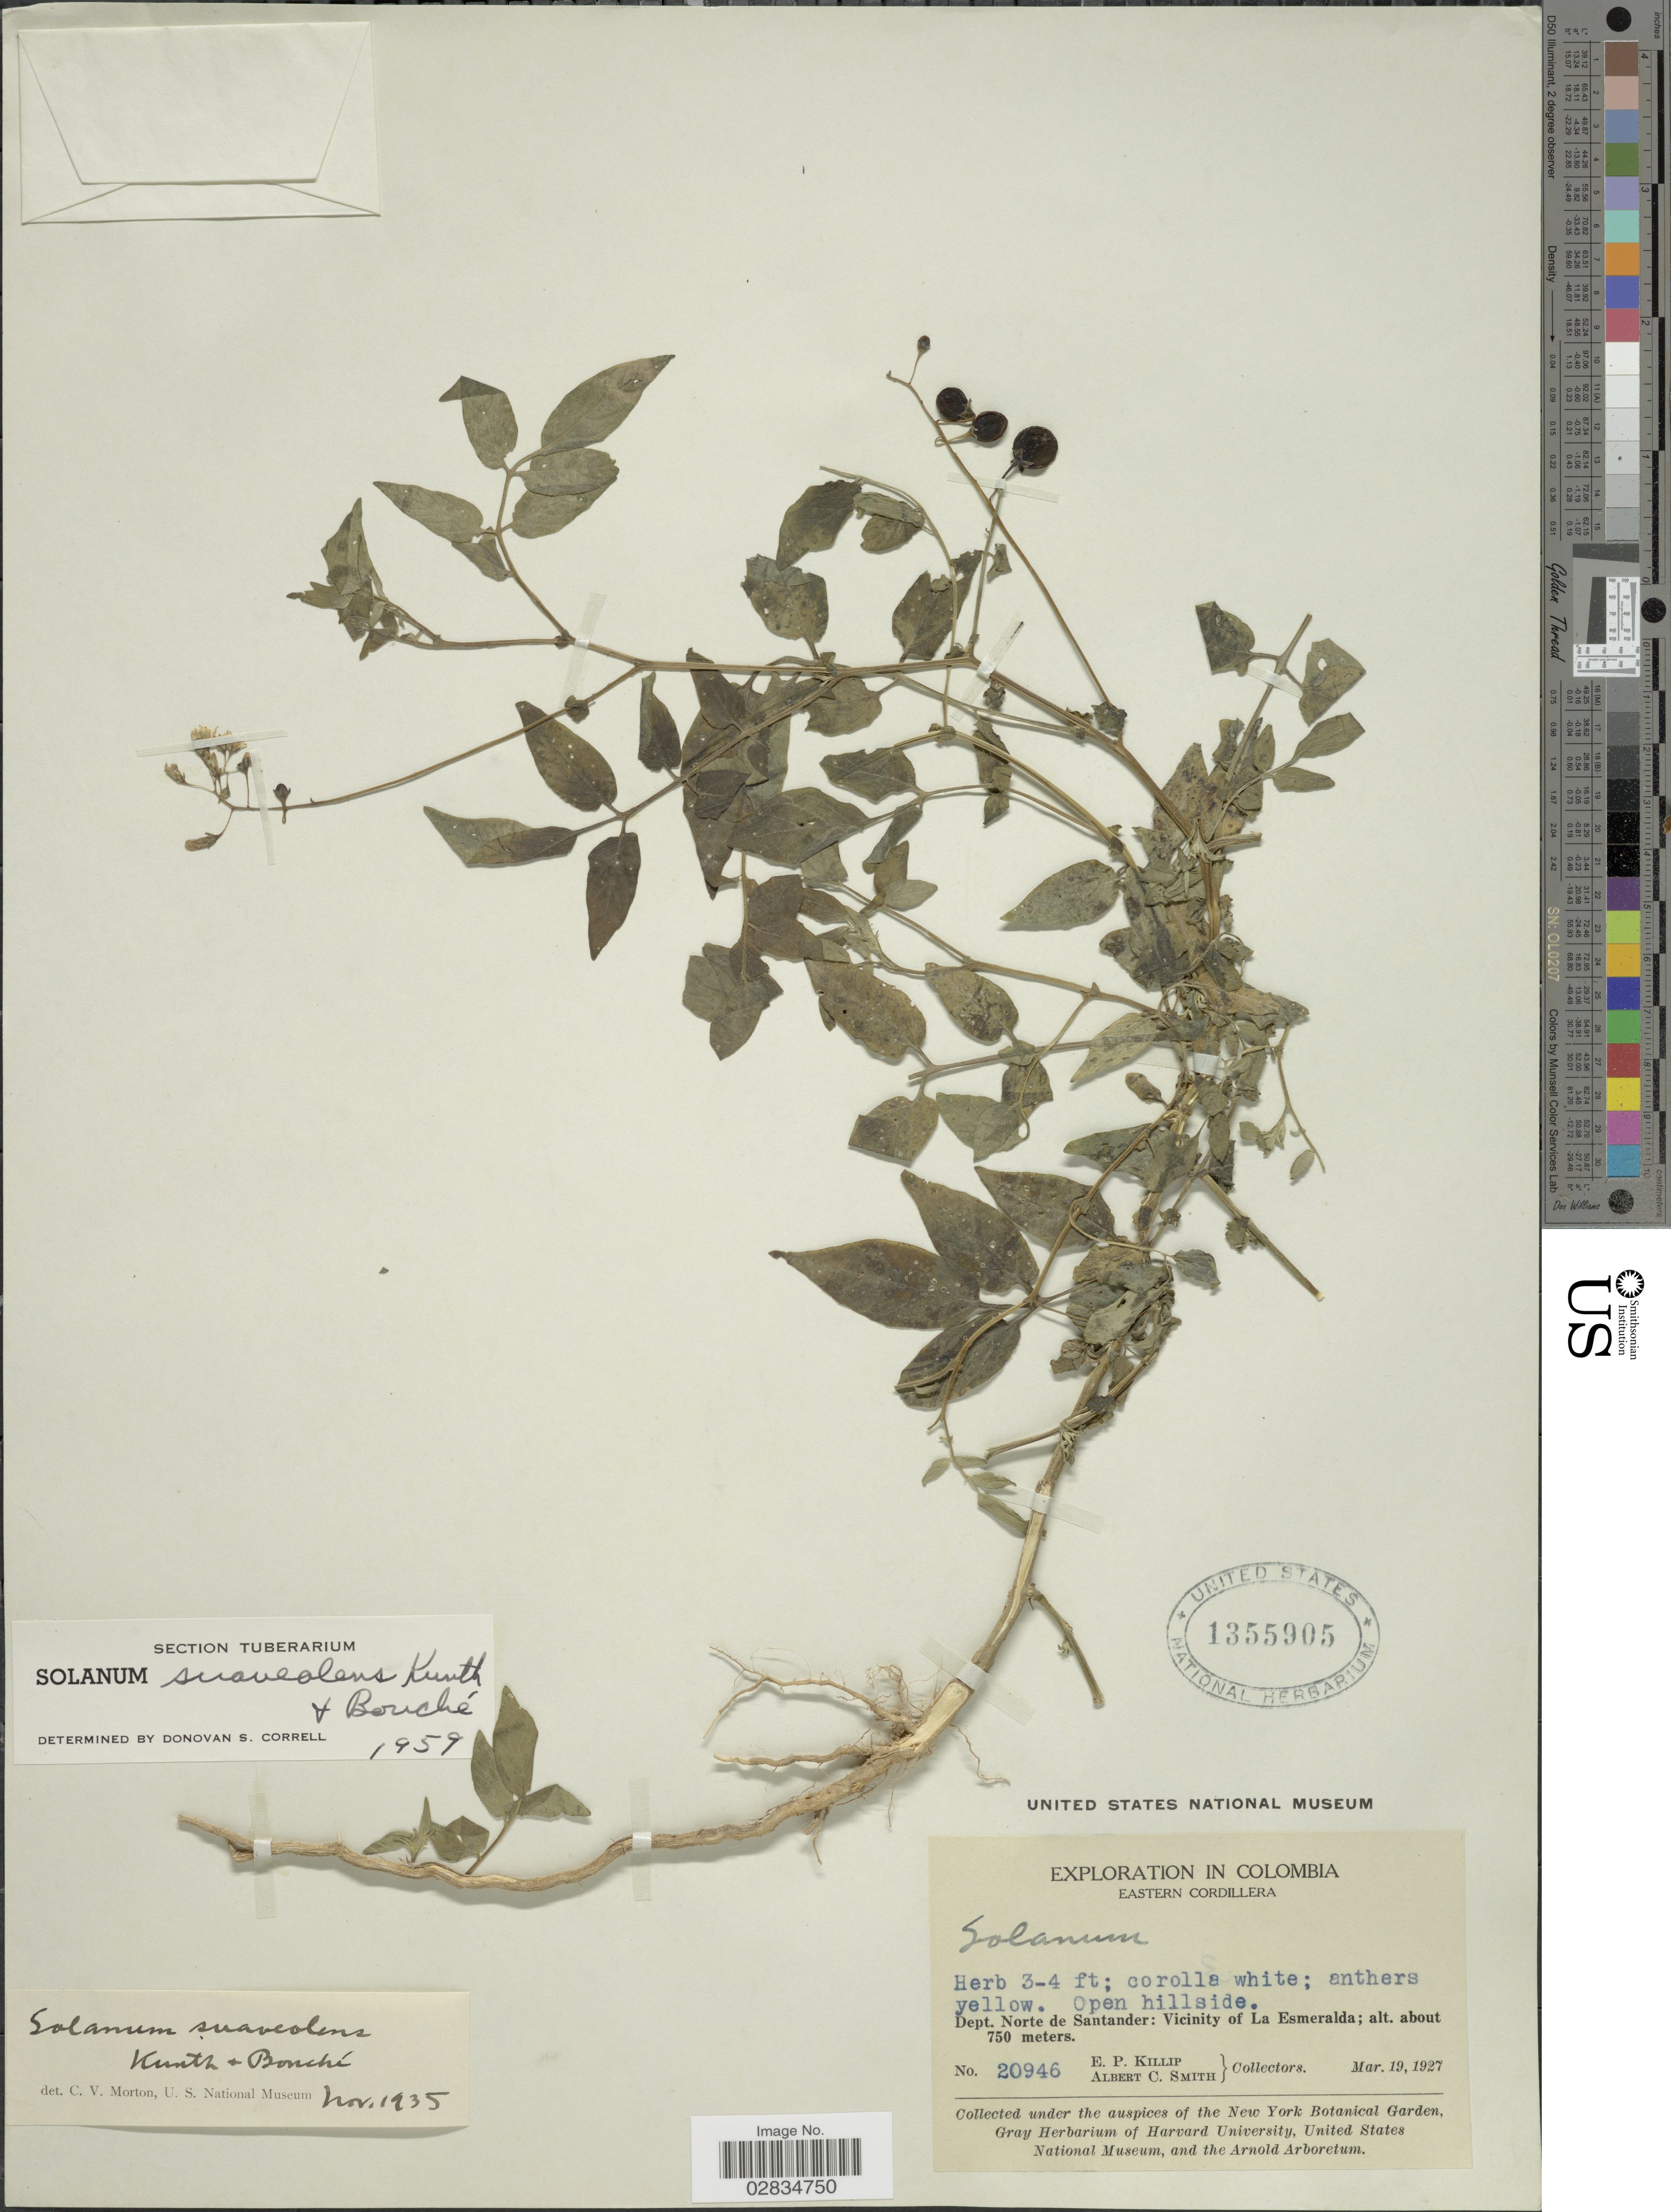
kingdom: Plantae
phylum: Tracheophyta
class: Magnoliopsida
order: Solanales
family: Solanaceae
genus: Solanum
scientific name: Solanum suaveolens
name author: Kunth & C.D. Bouché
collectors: E. P. Killip & A. C. Smith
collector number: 20946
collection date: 1927-03-19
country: Colombia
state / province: Norte de Santander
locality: Eastern Cordillera, Dept. Norte de Santander: Vicinity of La Esmeralda.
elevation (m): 750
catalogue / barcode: US 1355905